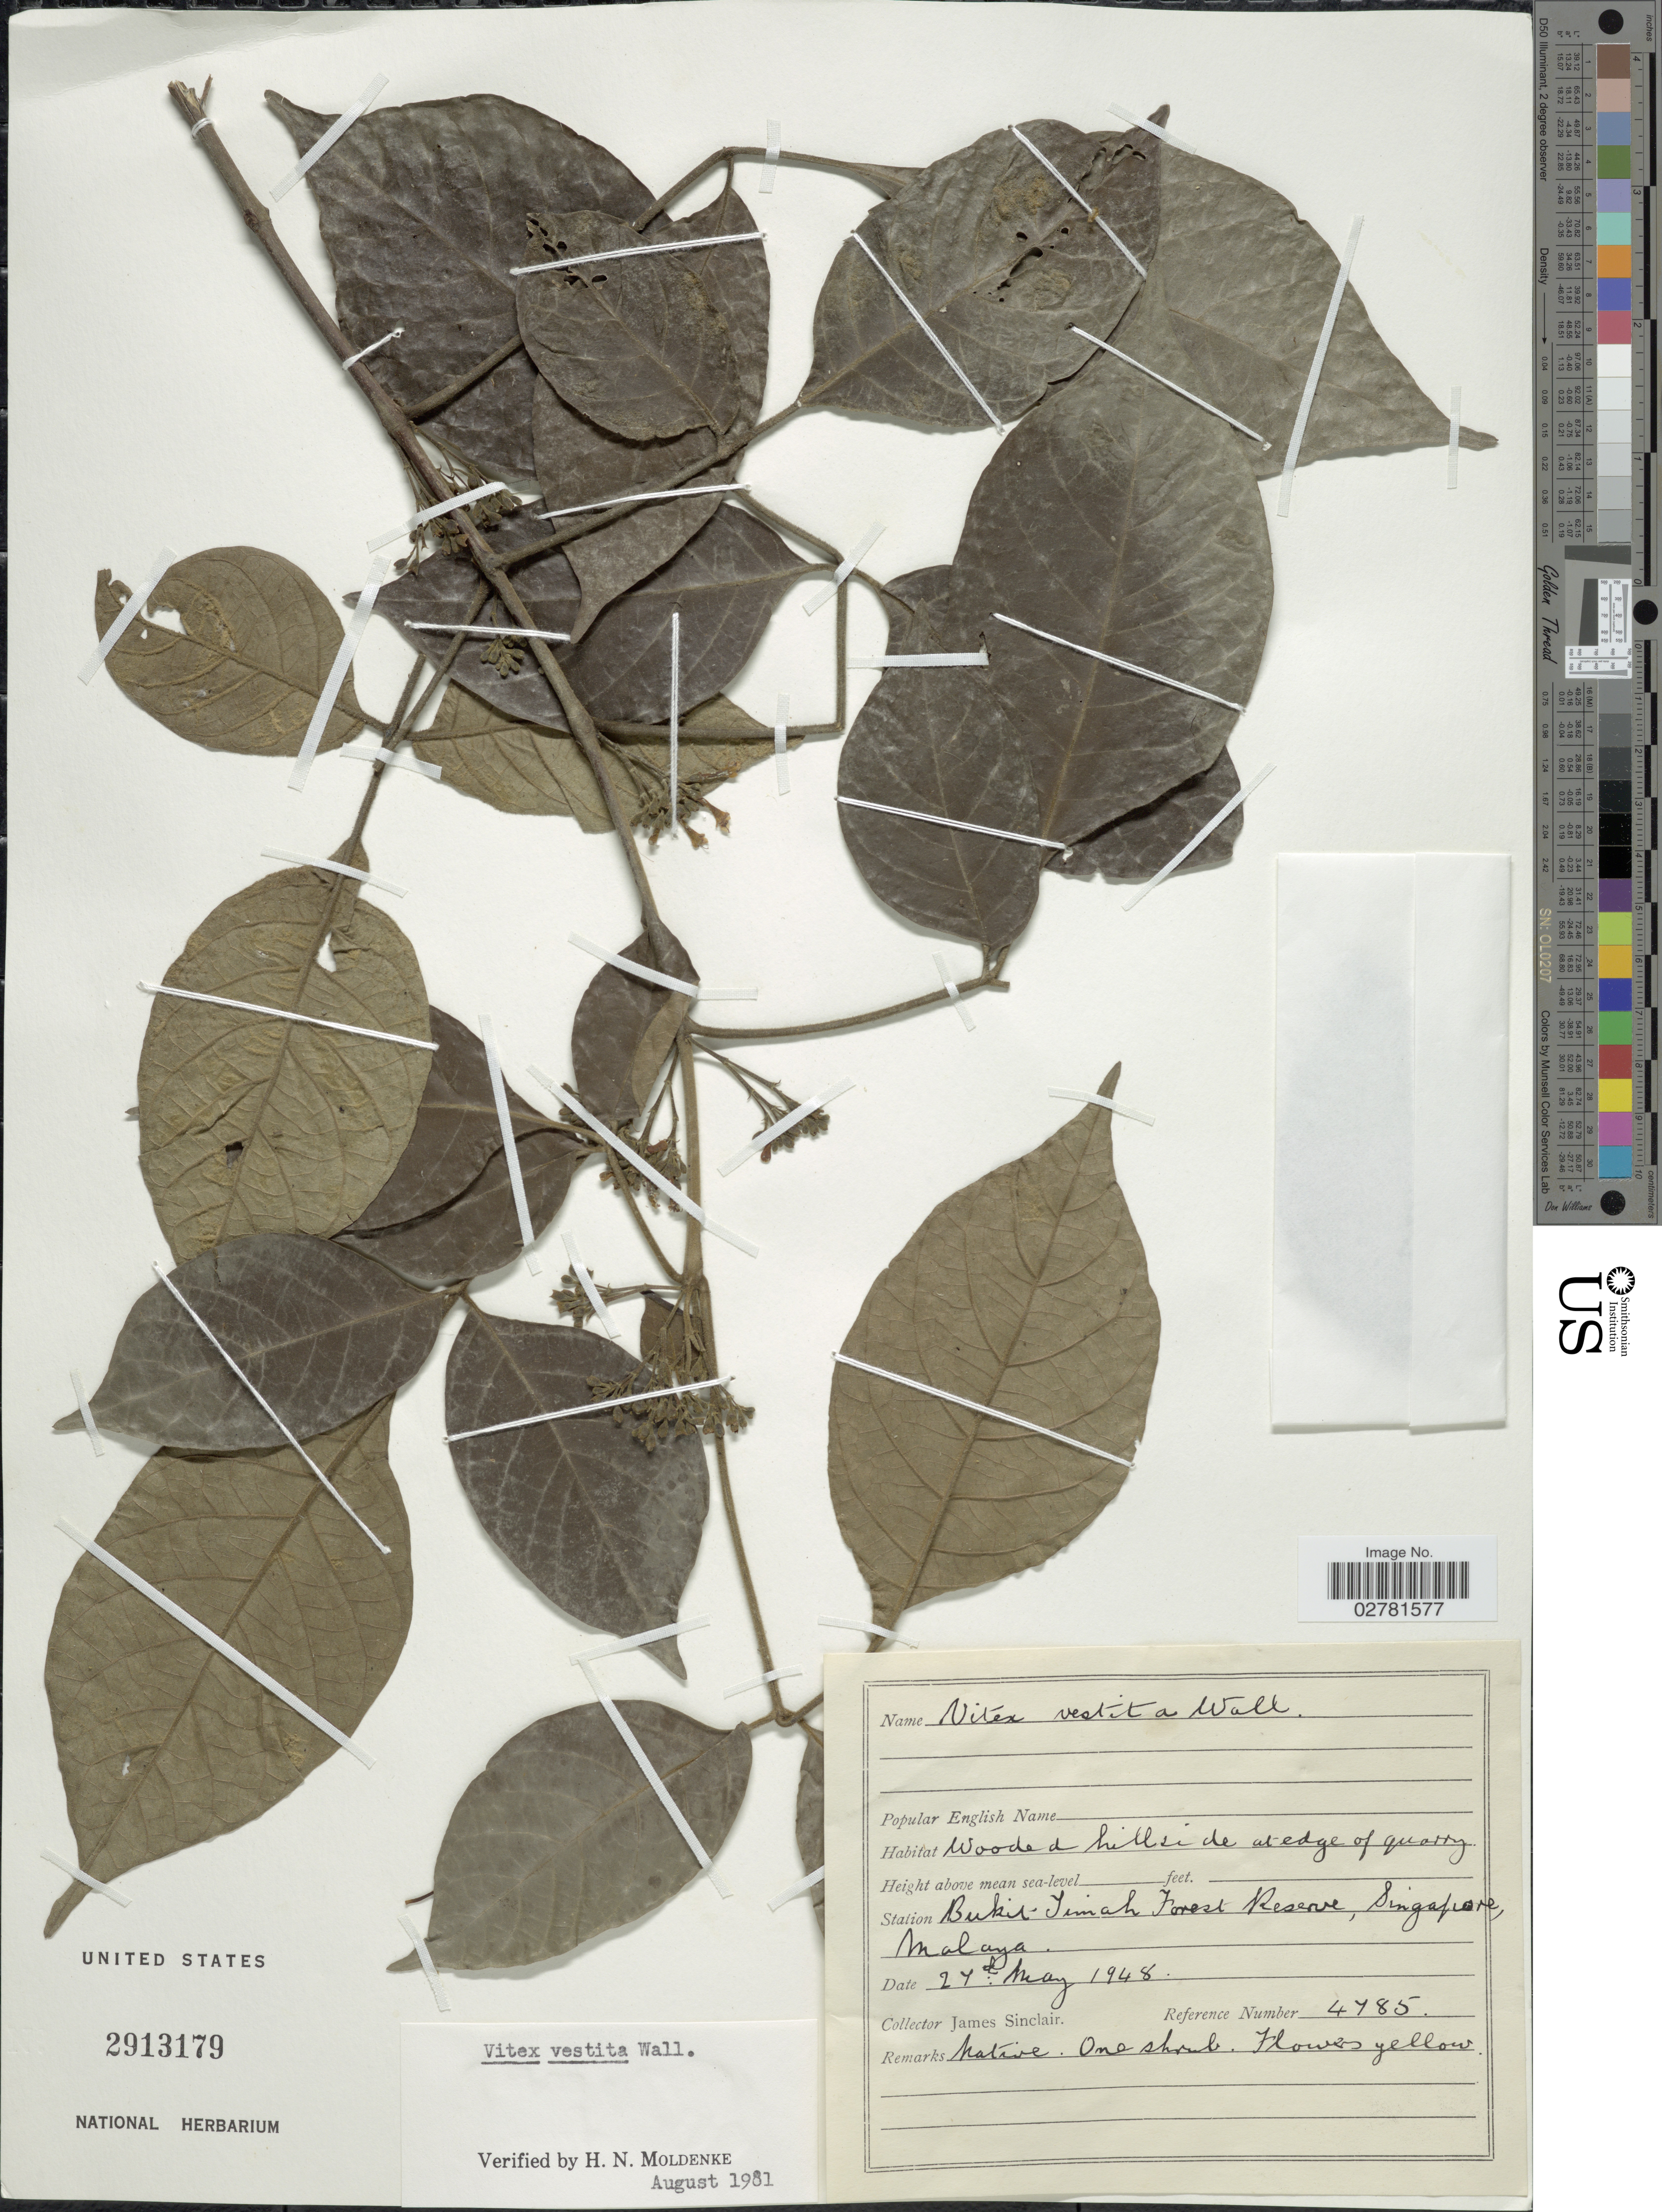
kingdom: Plantae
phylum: Tracheophyta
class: Magnoliopsida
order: Lamiales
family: Lamiaceae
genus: Vitex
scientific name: Vitex vestita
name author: Wall. ex Walp.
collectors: J. Sinclair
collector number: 4785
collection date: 1948-05-27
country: Singapore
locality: Bukit-Timah Forest Reserve, Malaya.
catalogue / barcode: US 2913179